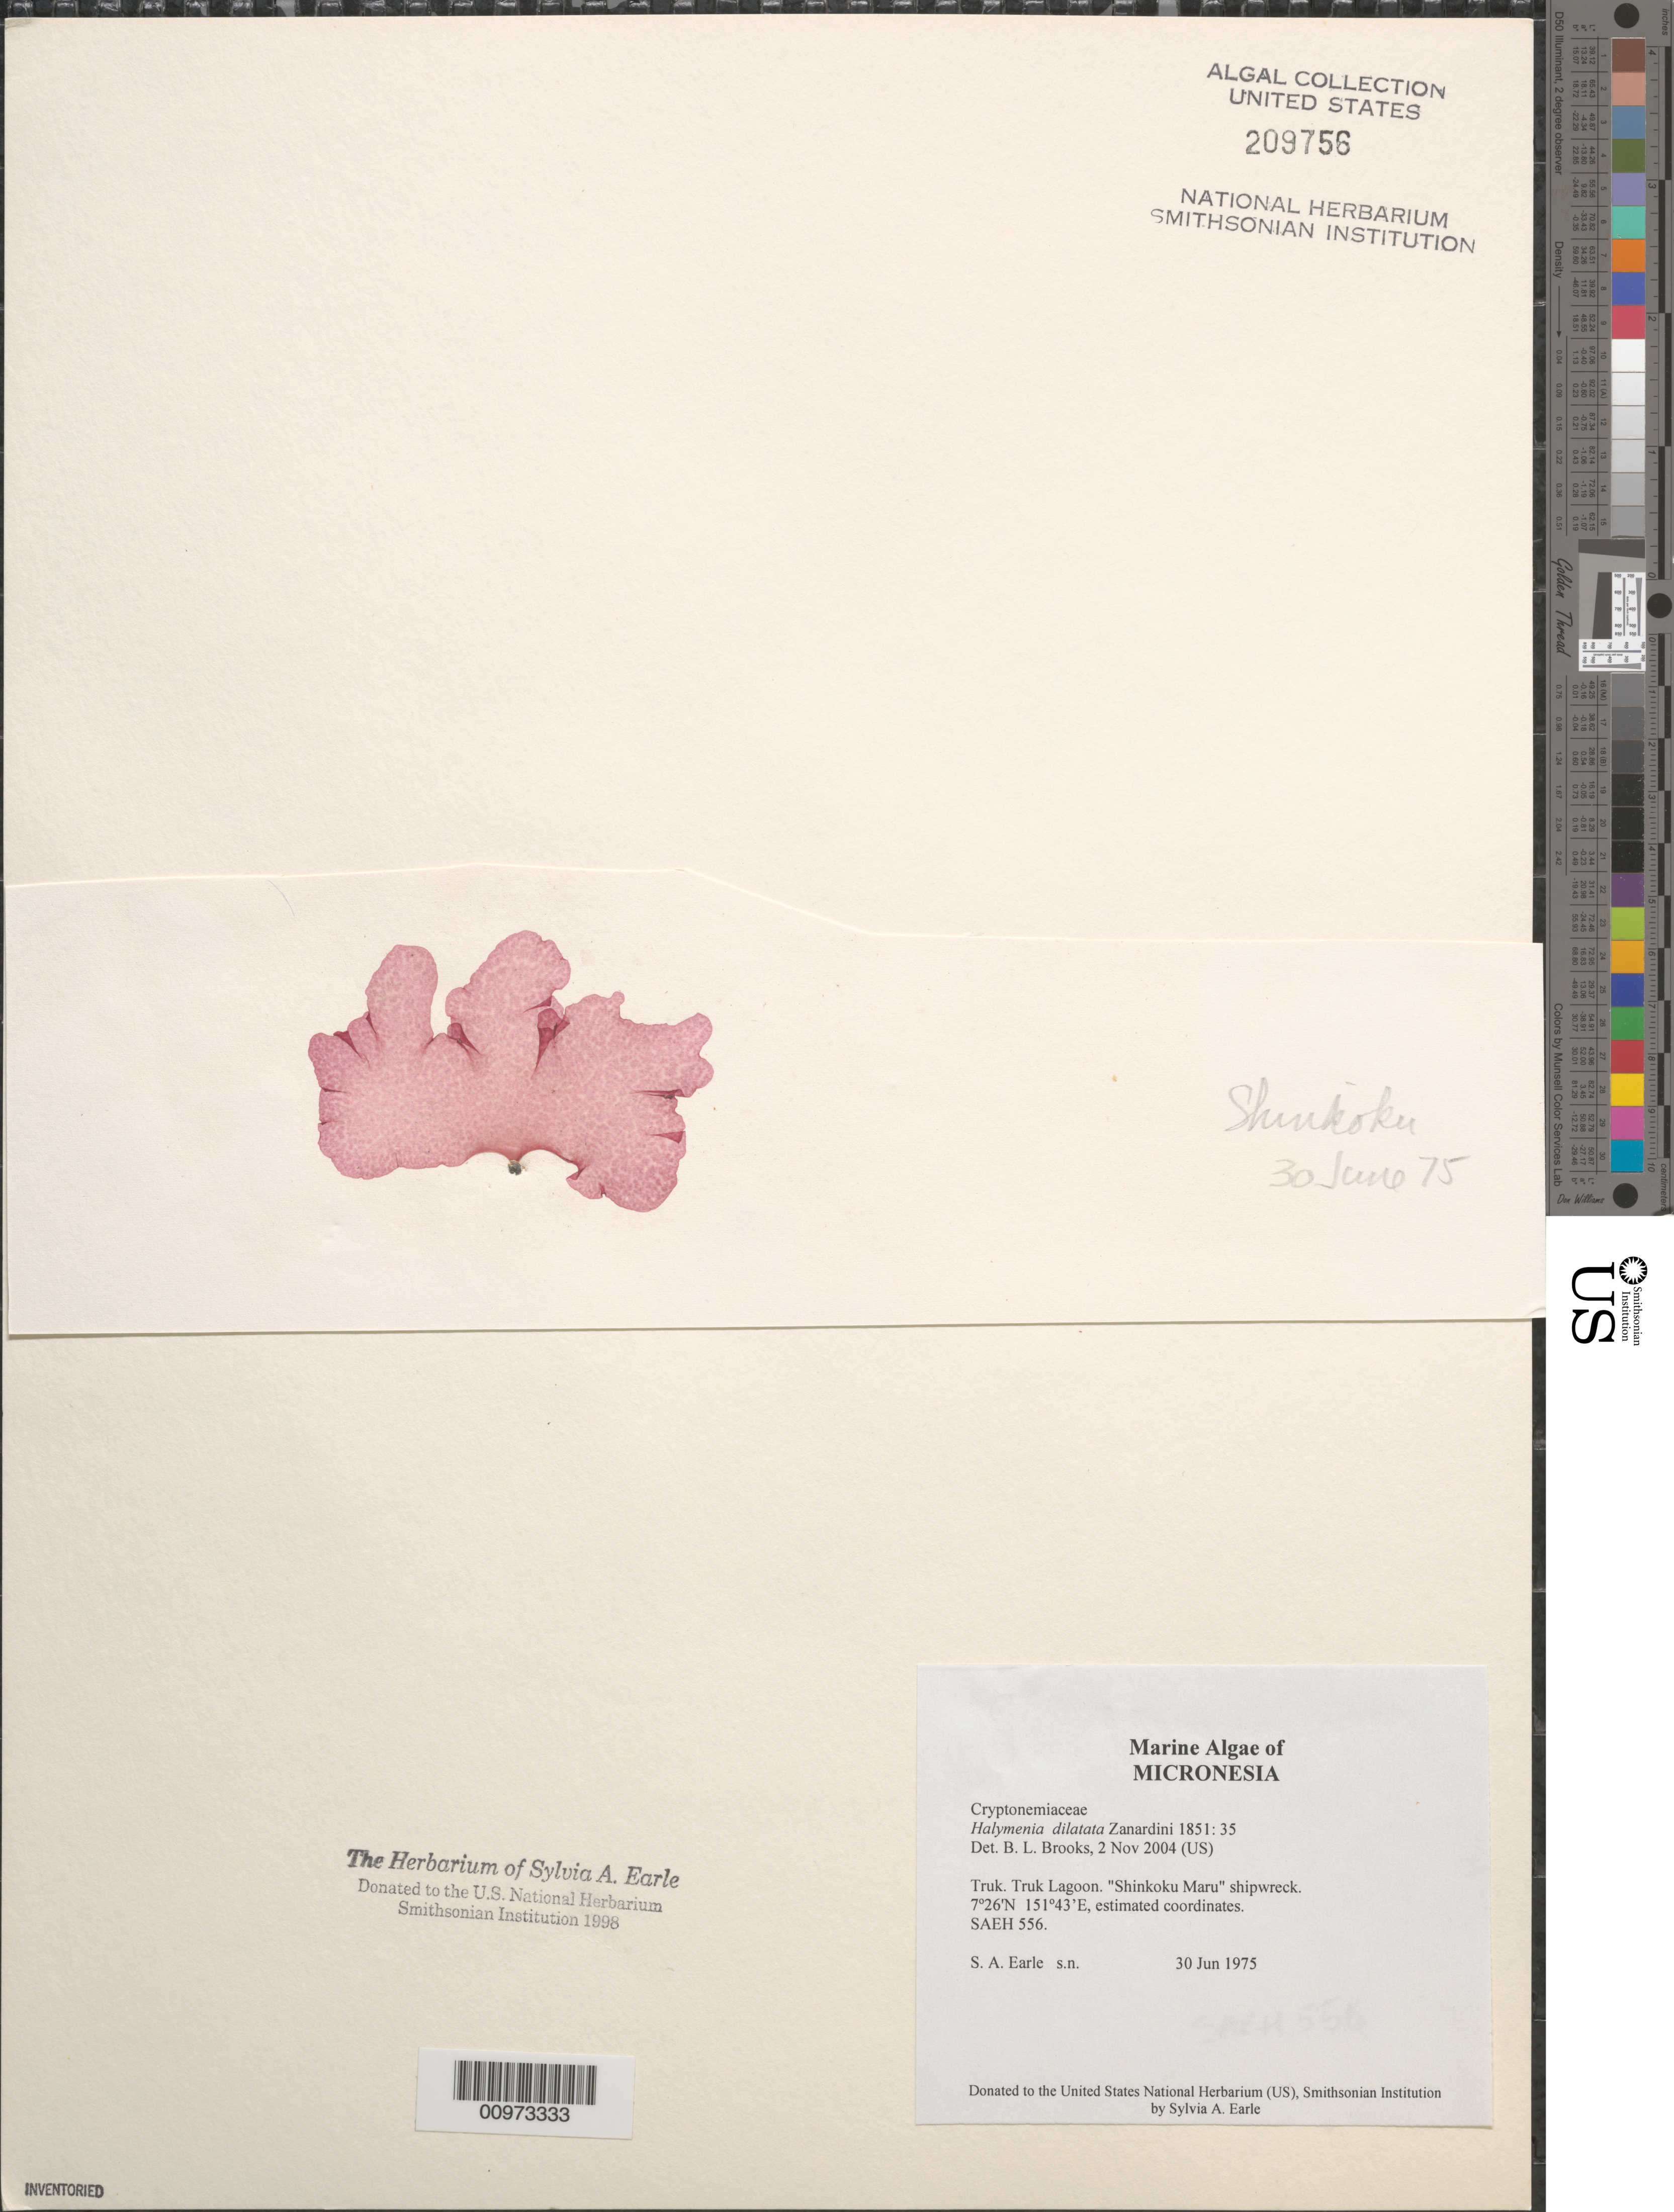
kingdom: Plantae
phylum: Rhodophyta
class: Florideophyceae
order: Halymeniales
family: Halymeniaceae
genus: Halymenia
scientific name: Halymenia dilatata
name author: Zanardini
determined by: Brooks, B. L., (BOT), Smithsonian Institution - National Museum of Natural History (UNITED STATES)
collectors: S. A. Earle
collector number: SAEH 556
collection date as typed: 30 Jun 1975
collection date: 1975-06-30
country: Micronesia, Federated States of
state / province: Truk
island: Truk (Chuuk) Is.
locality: Chuuk Lagoon (Truk Lagoon), Shinkoku Maru shipwreck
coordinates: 7 26'N, 151 43'E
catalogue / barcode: US 209756